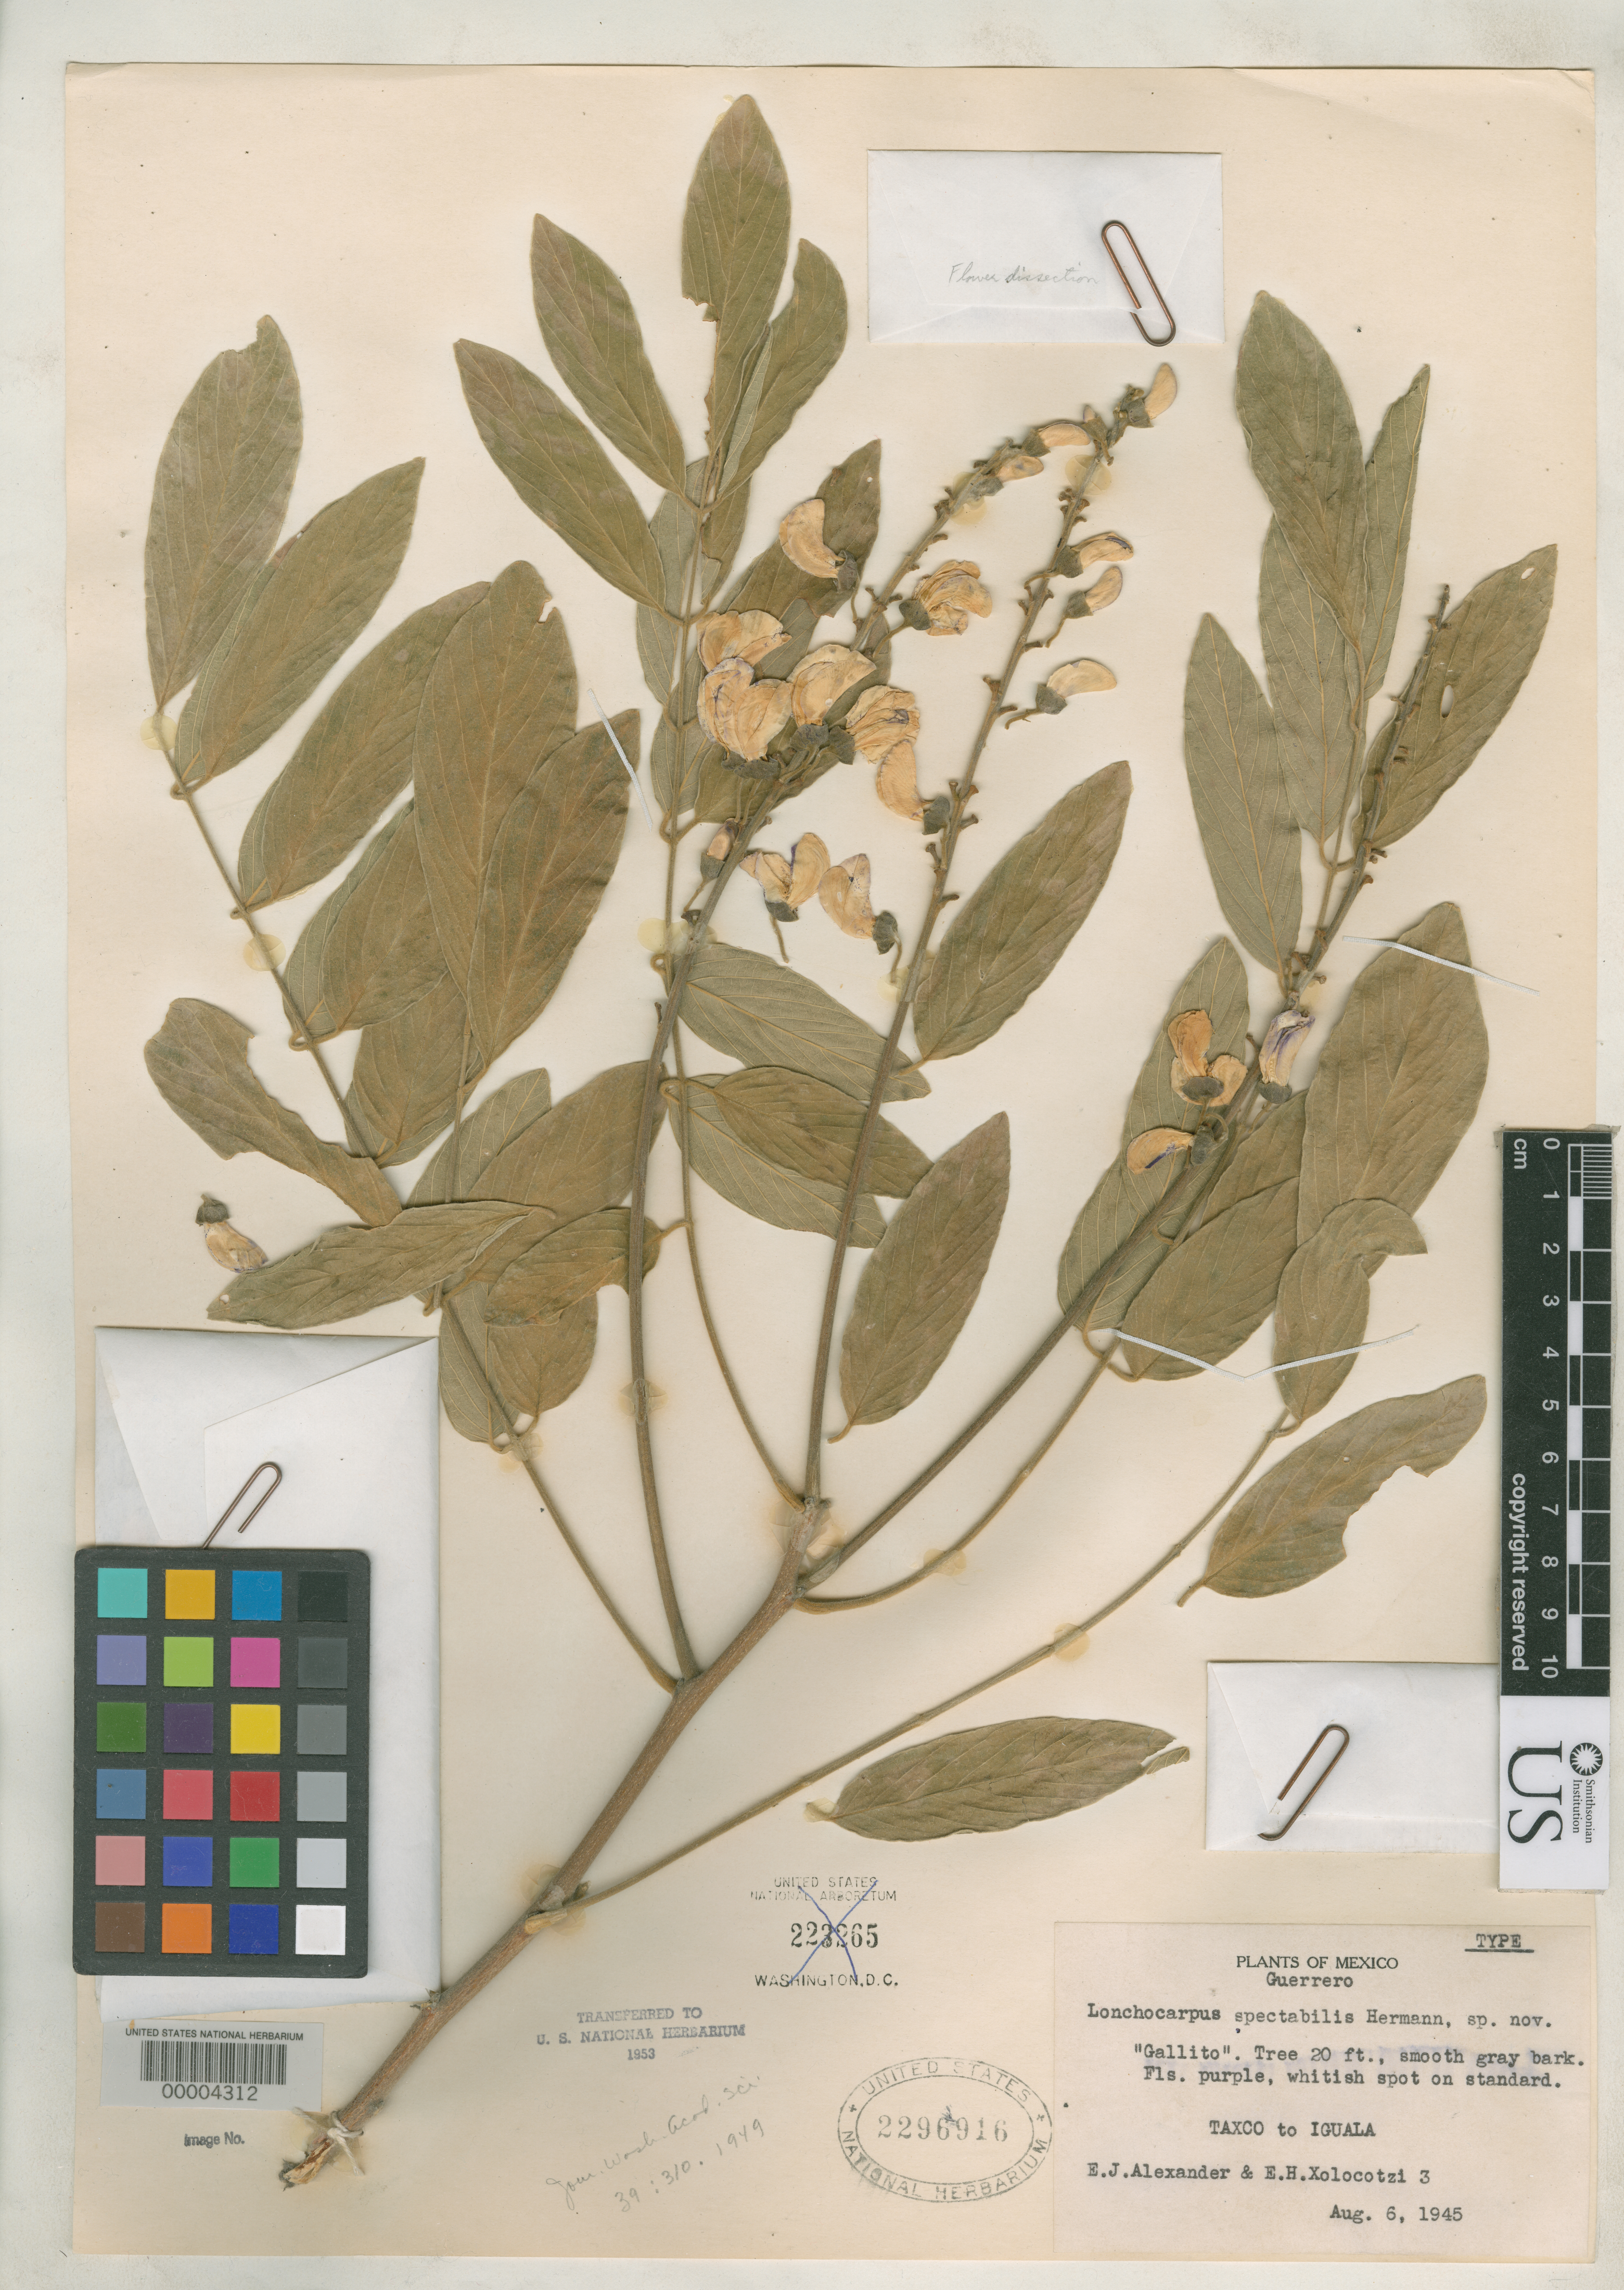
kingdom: Plantae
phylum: Tracheophyta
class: Magnoliopsida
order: Fabales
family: Fabaceae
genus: Lonchocarpus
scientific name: Lonchocarpus spectabilis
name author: F.J. Herm.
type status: Holotype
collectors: E. J. Alexander & E. I. Hernández-X.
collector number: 3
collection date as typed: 06 Aug 1945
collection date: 1945-08-06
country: Mexico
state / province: Guerrero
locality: Tayco to Iguala.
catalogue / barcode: US 2296916